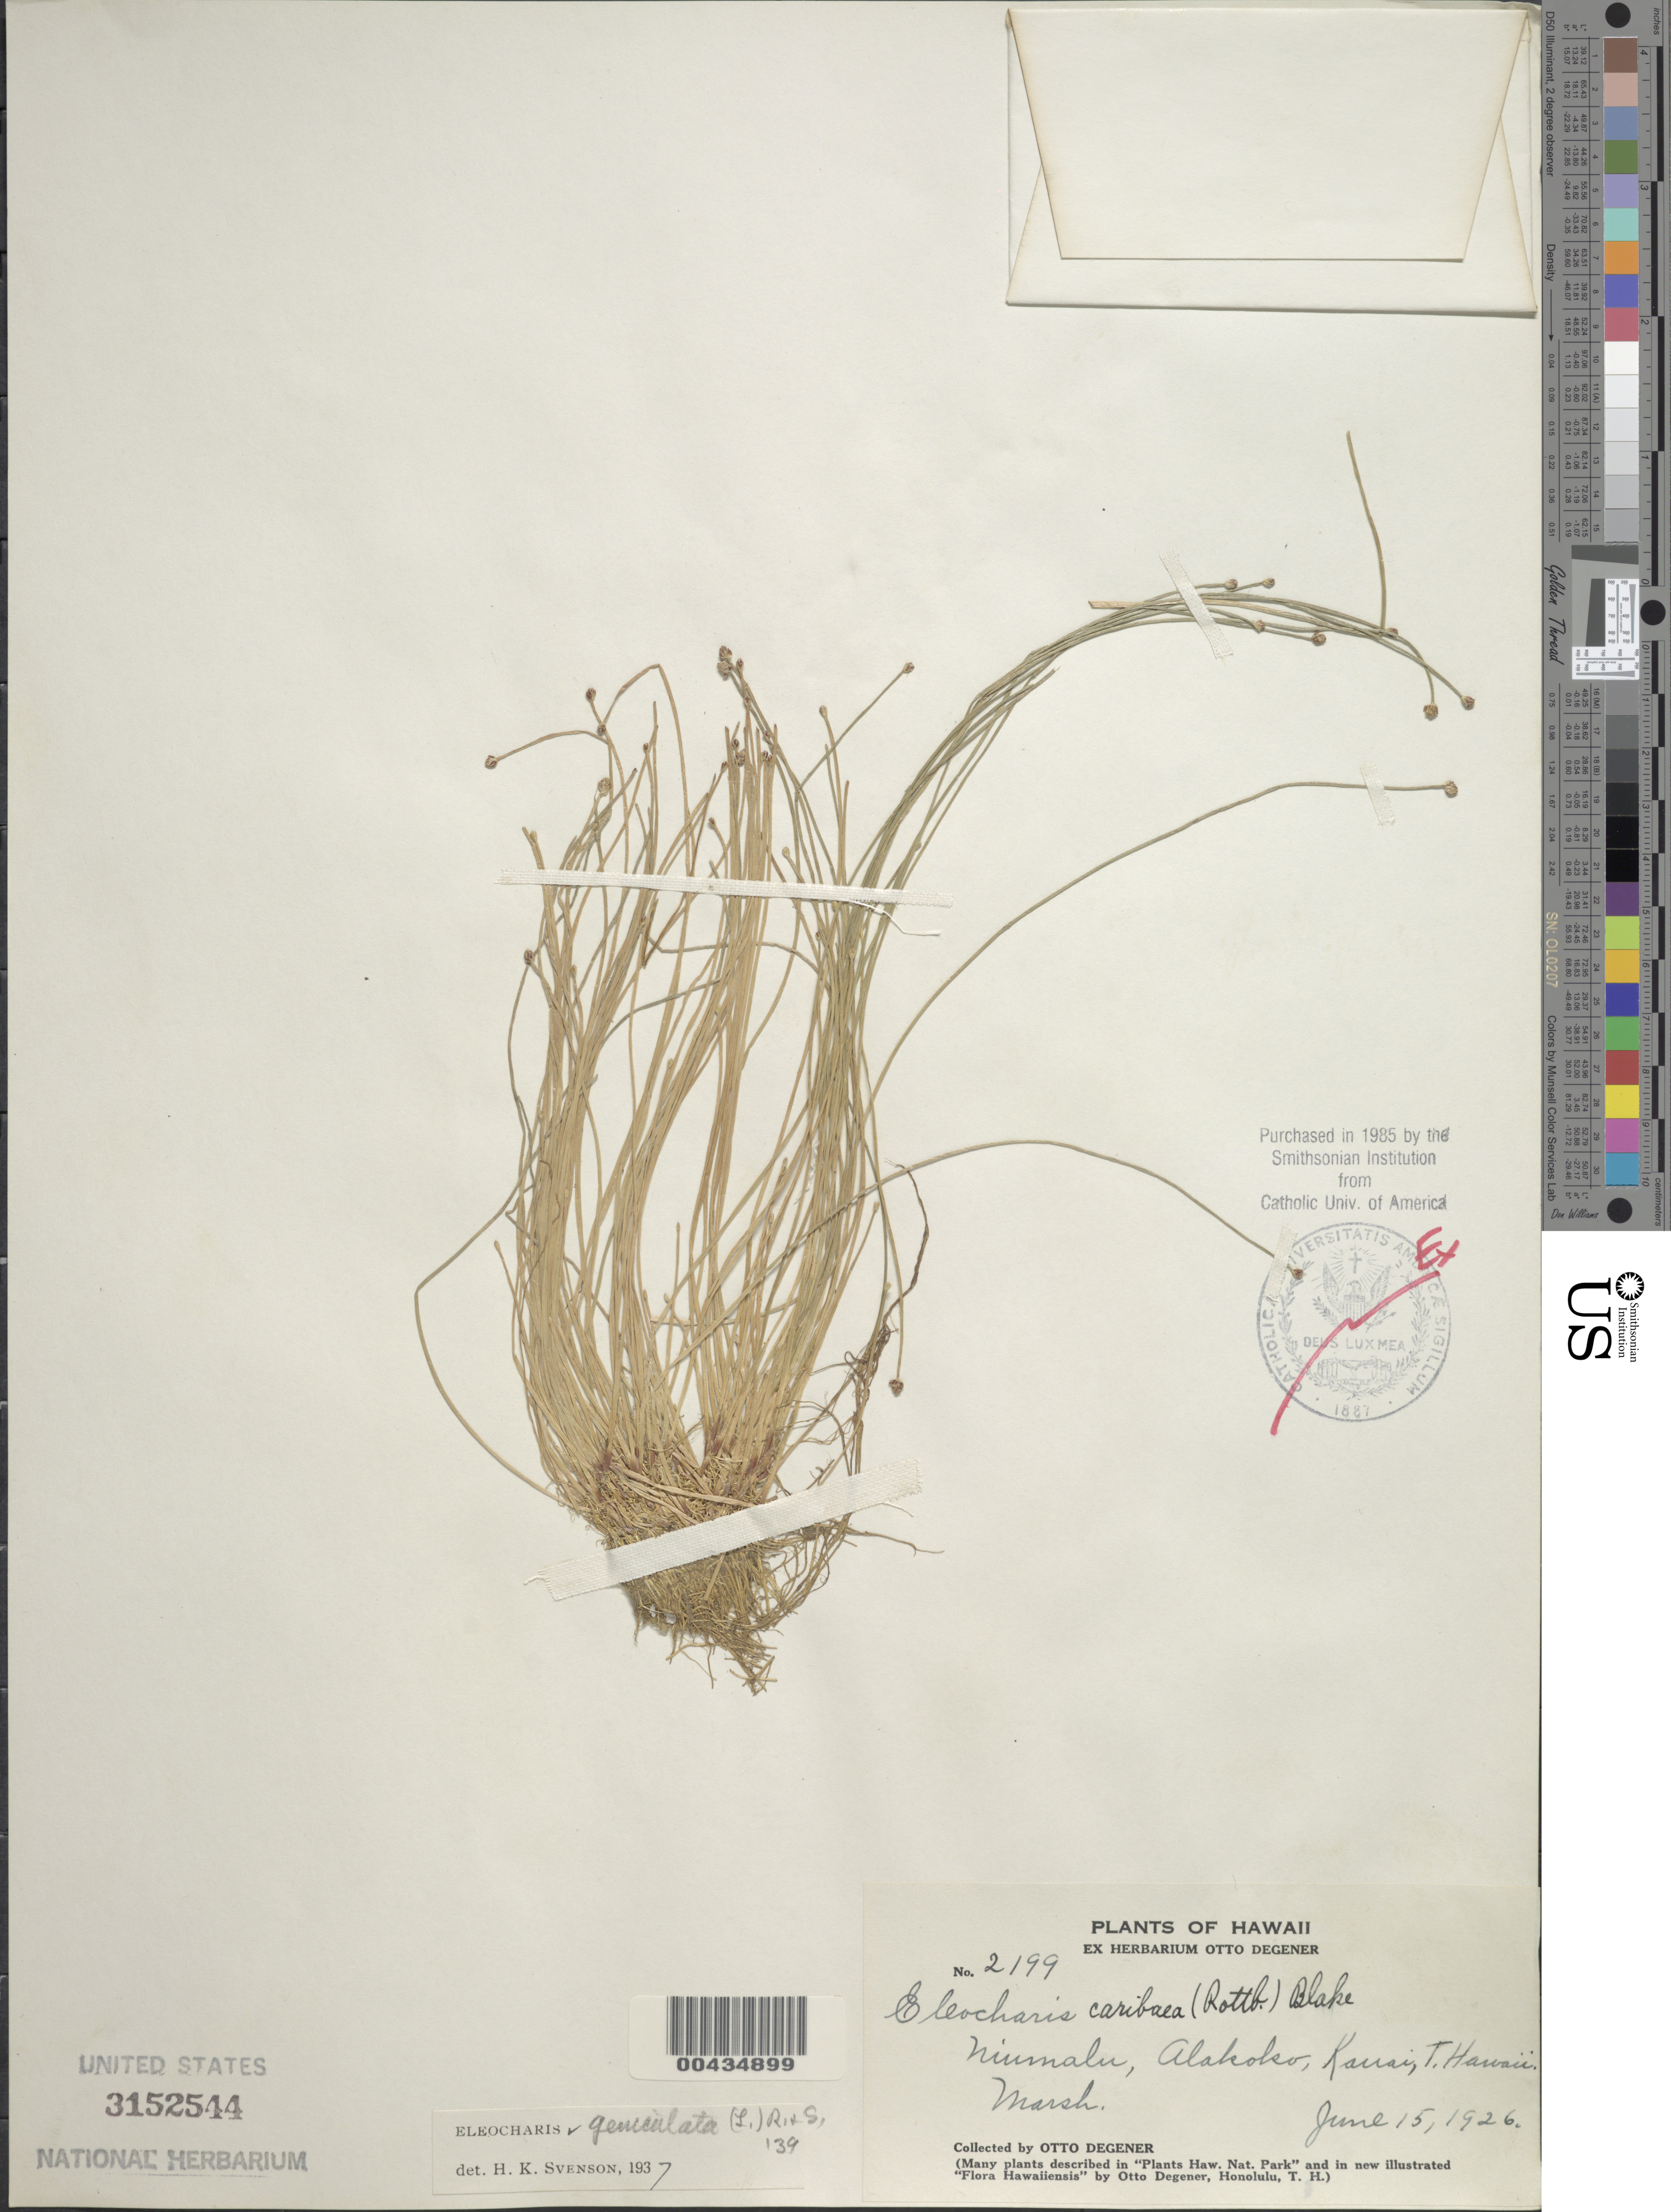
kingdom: Plantae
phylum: Tracheophyta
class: Liliopsida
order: Poales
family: Cyperaceae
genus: Eleocharis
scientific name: Eleocharis geniculata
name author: (L.) Roem. & Schult.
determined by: Svenson, Henry K.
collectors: O. Degener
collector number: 2199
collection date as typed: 15 Jun 1926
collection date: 1926-06-15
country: United States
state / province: Hawaii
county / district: Kauai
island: Kaua'i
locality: Niumalu, Alakoko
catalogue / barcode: US 3152544